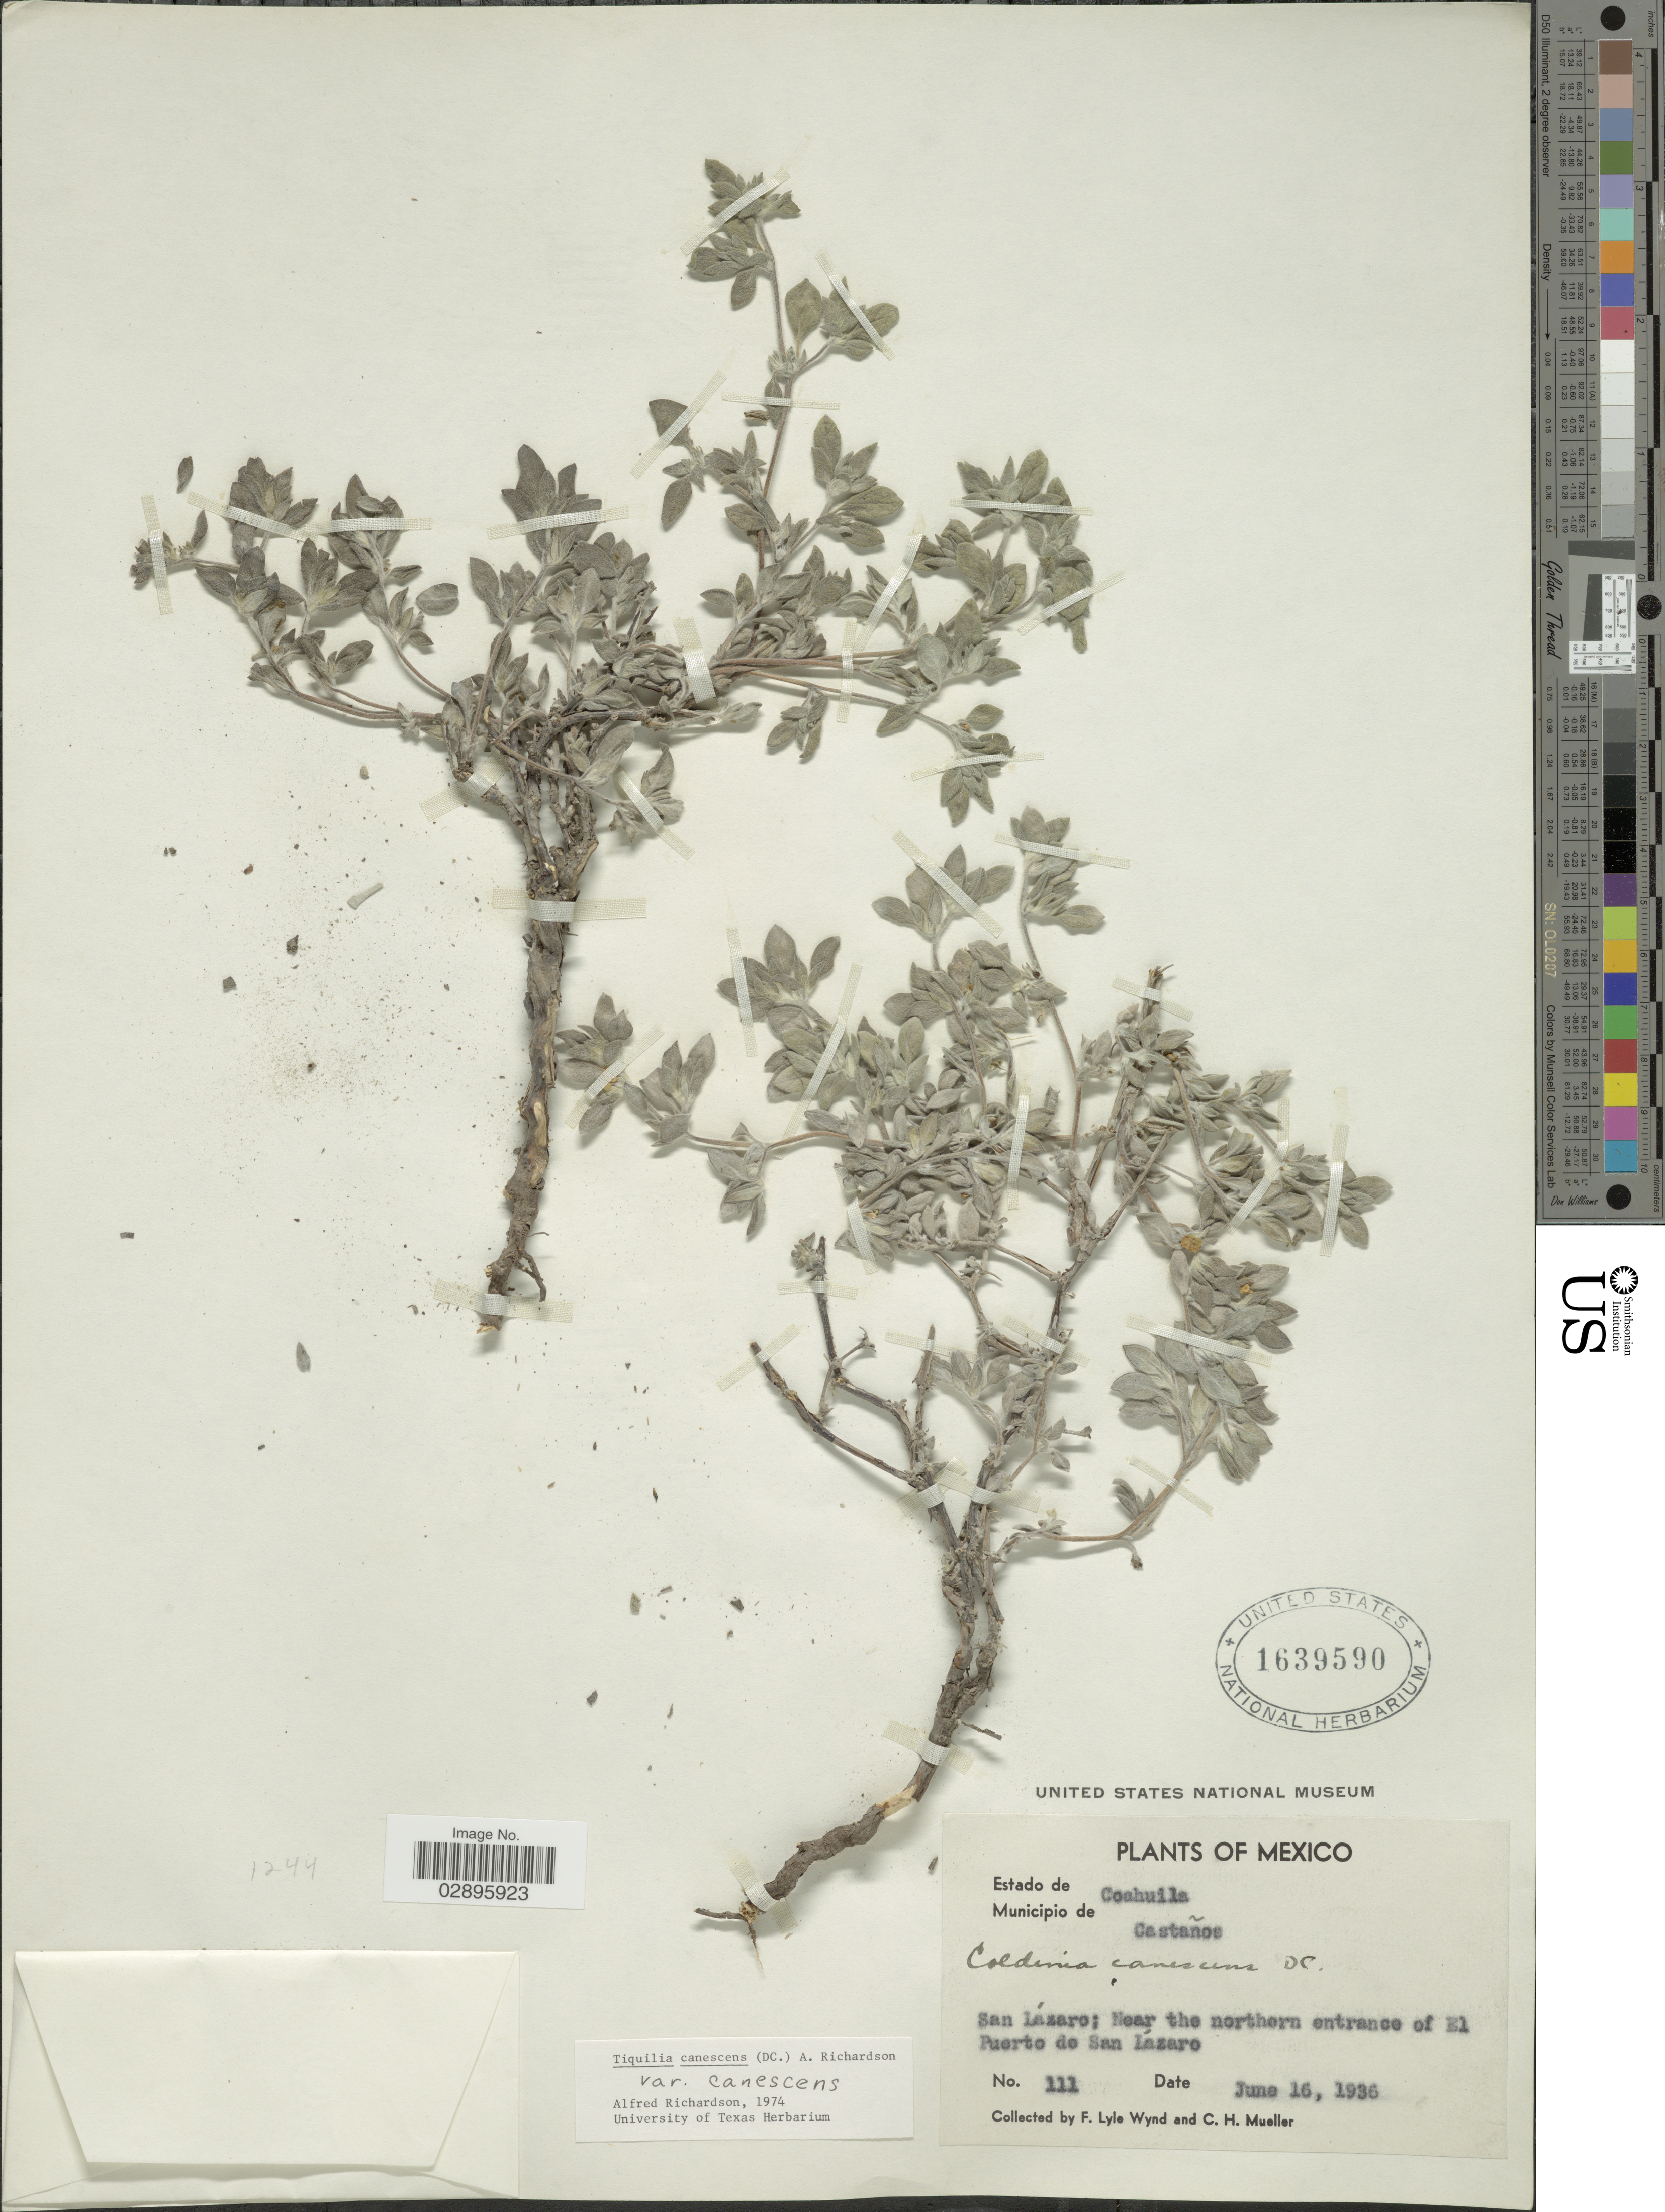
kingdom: Plantae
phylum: Tracheophyta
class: Magnoliopsida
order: Boraginales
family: Ehretiaceae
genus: Tiquilia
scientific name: Tiquilia canescens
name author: (DC.) A.T. Richardson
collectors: F. L. Wynd & C. H. Mueller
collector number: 111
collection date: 1936-06-16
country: Mexico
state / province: Coahuila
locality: Municipio de Castaños. San Lázaro; Near the northern entrance of El Puerto de San Lázaro.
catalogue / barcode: US 1639590